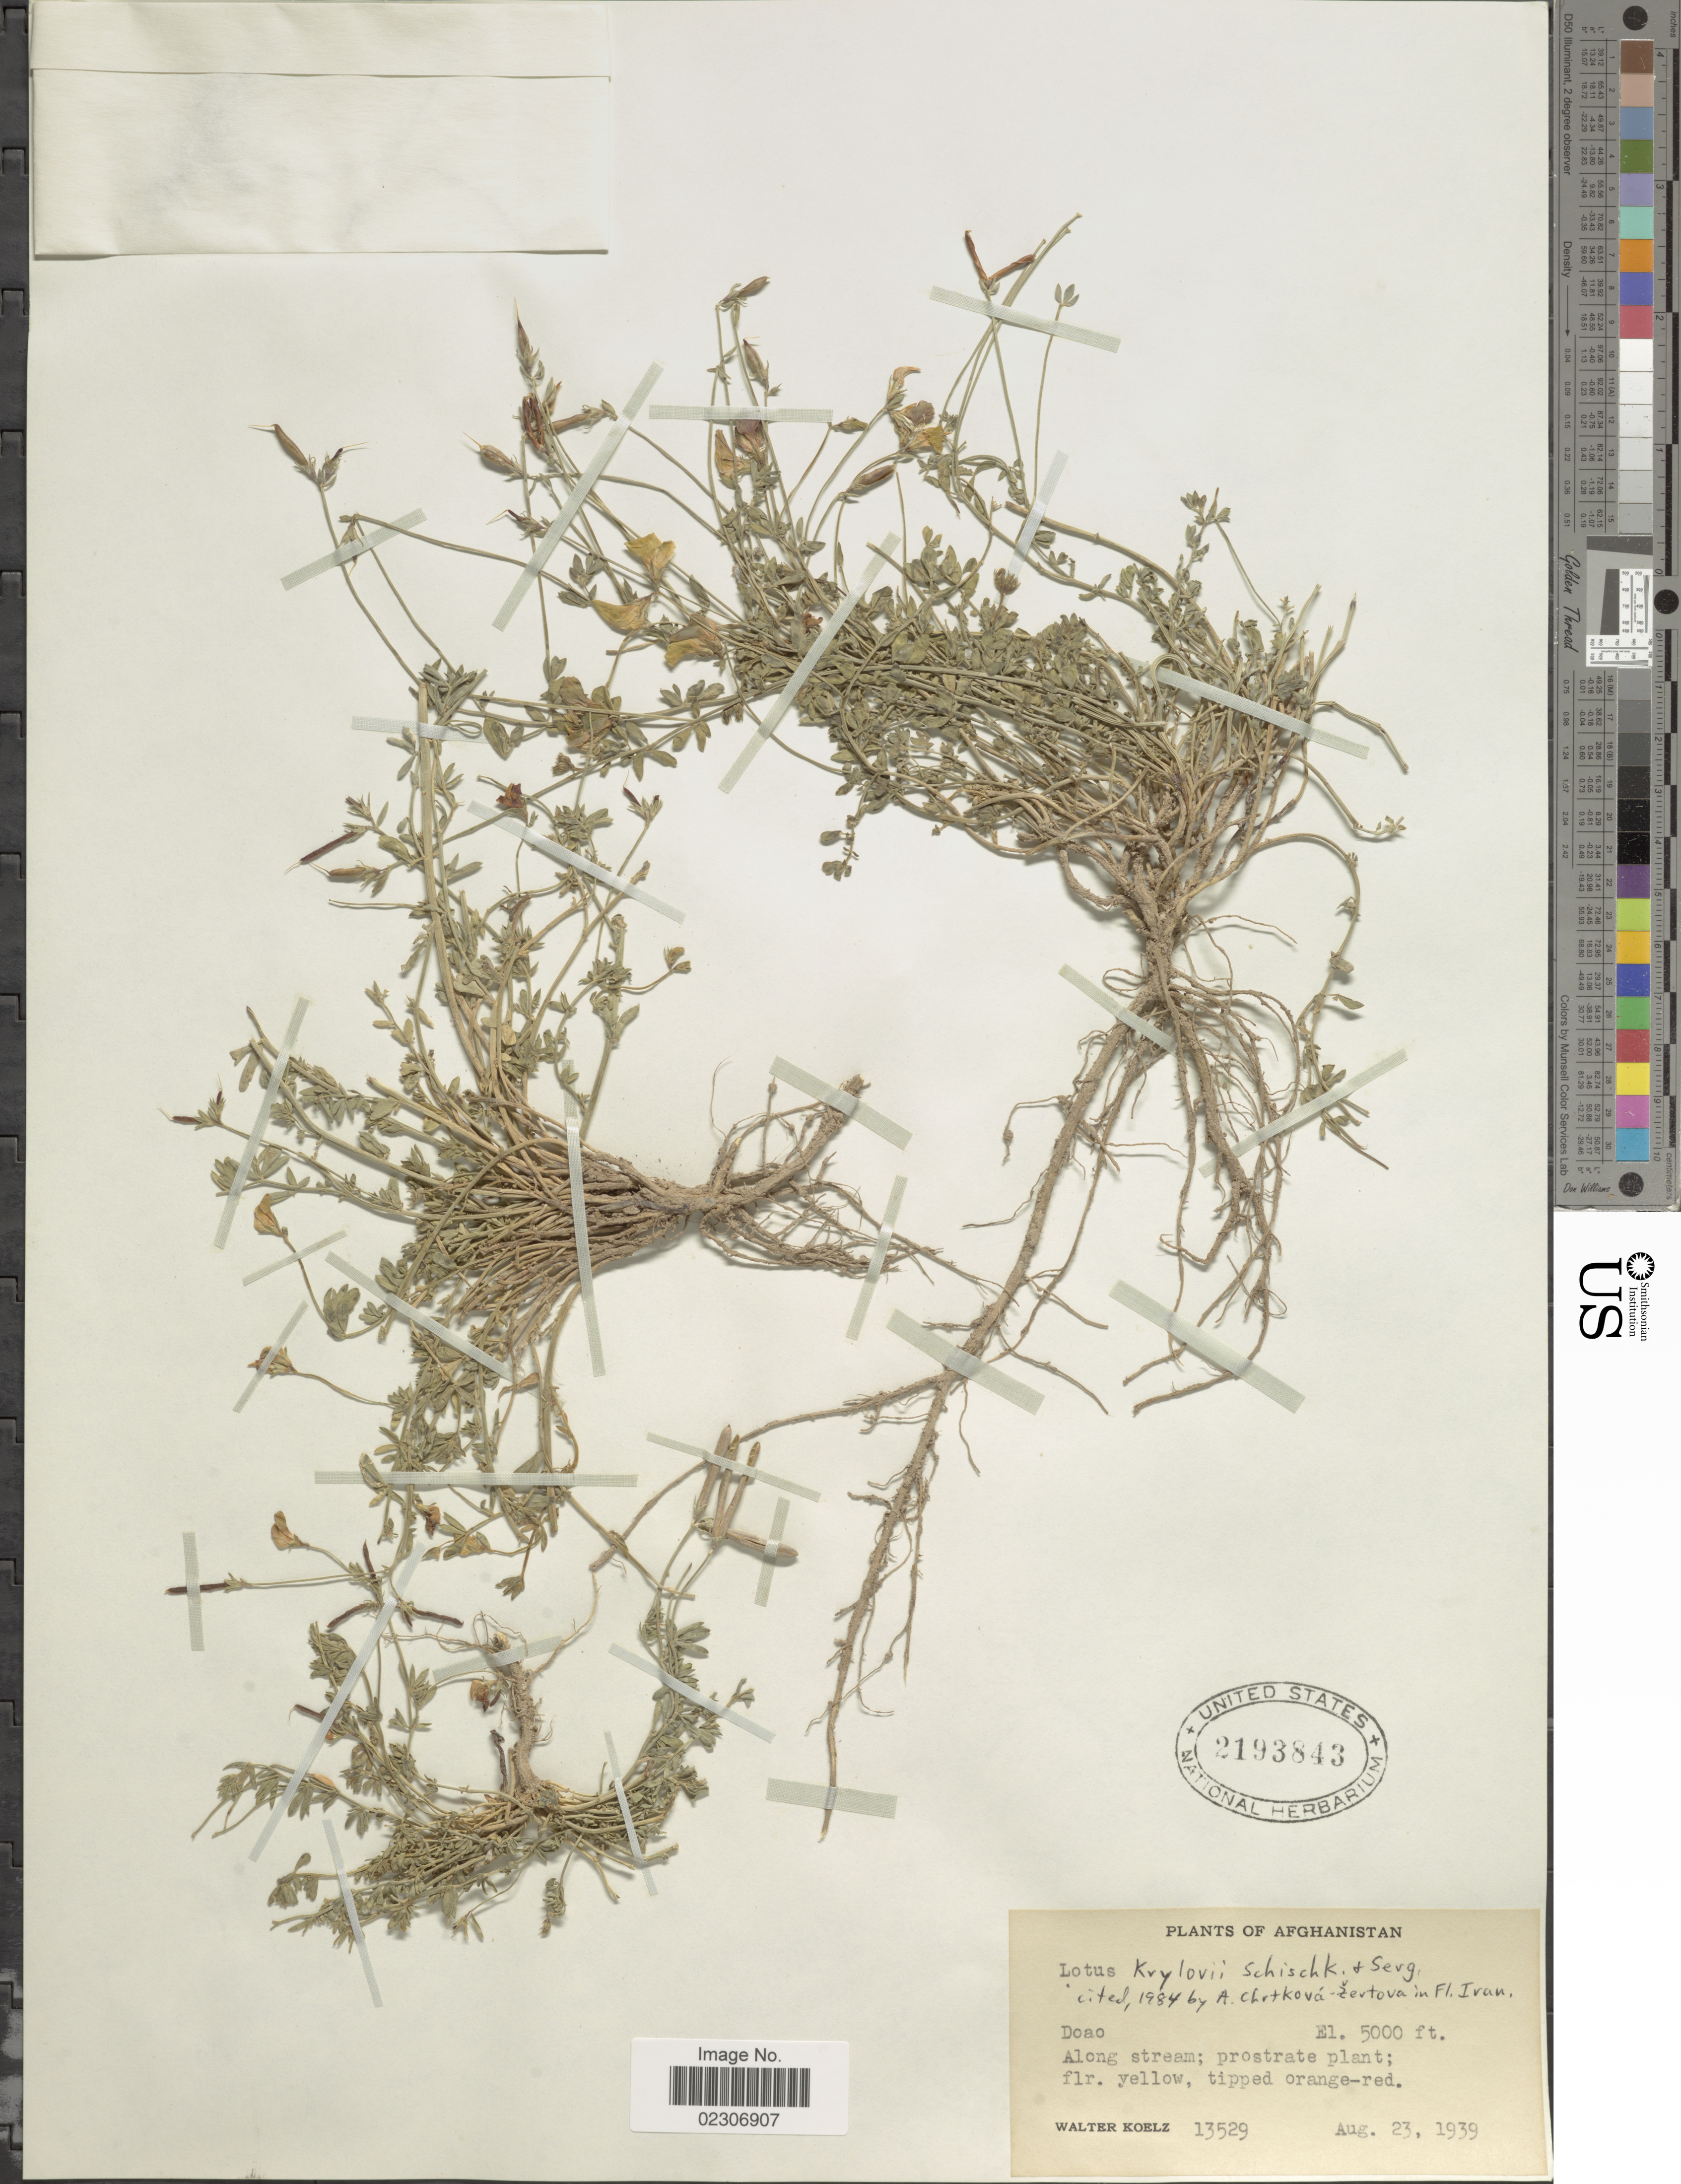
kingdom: Plantae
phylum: Tracheophyta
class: Magnoliopsida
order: Fabales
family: Fabaceae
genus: Lotus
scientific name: Lotus krylovii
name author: Schischk. & Serg.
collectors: W. N. Koelz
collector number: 13529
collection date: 1939-08-23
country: Afghanistan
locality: Doao, Along stream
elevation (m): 1524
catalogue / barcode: US 2193843